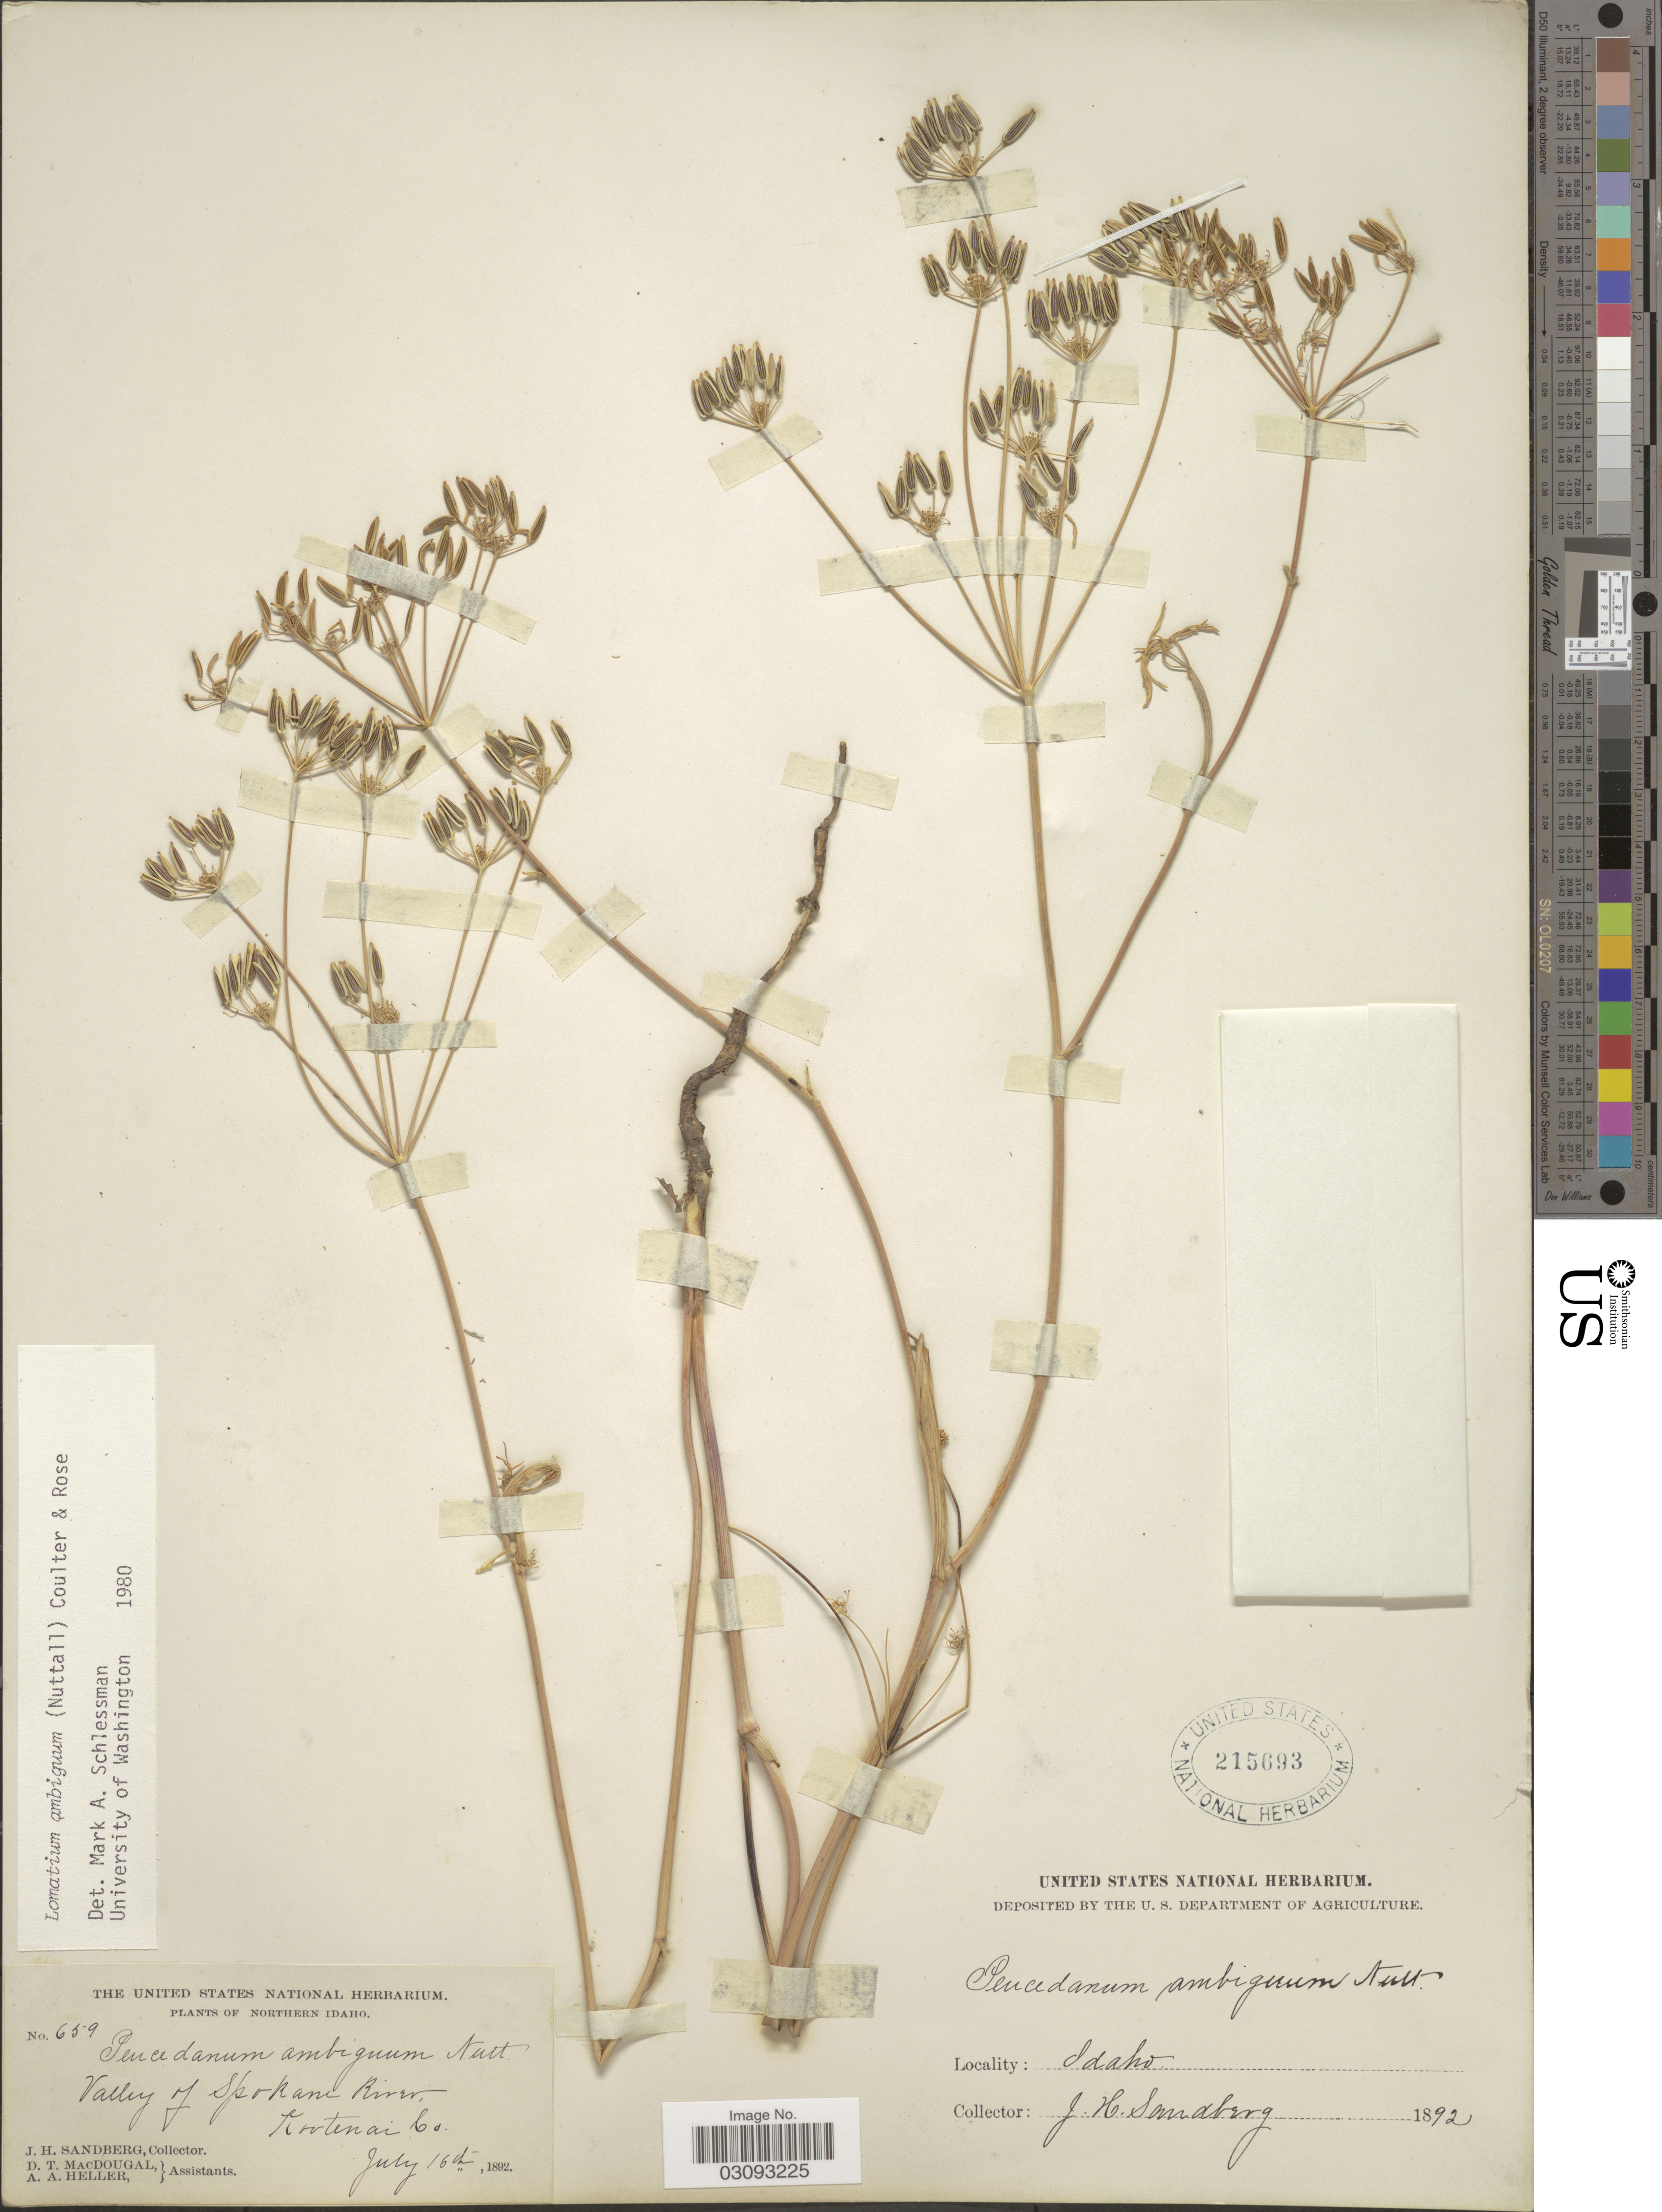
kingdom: Plantae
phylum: Tracheophyta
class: Magnoliopsida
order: Apiales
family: Apiaceae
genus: Lomatium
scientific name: Lomatium ambiguum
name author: (Nutt.) Coult. & Rose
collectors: J. H. Sandberg, D. T. MacDougal & A. A. Heller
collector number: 659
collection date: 1892-07-16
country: United States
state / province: Idaho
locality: Northern Idaho. Valley of Spokane River, Kootenai Co.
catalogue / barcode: US 215693